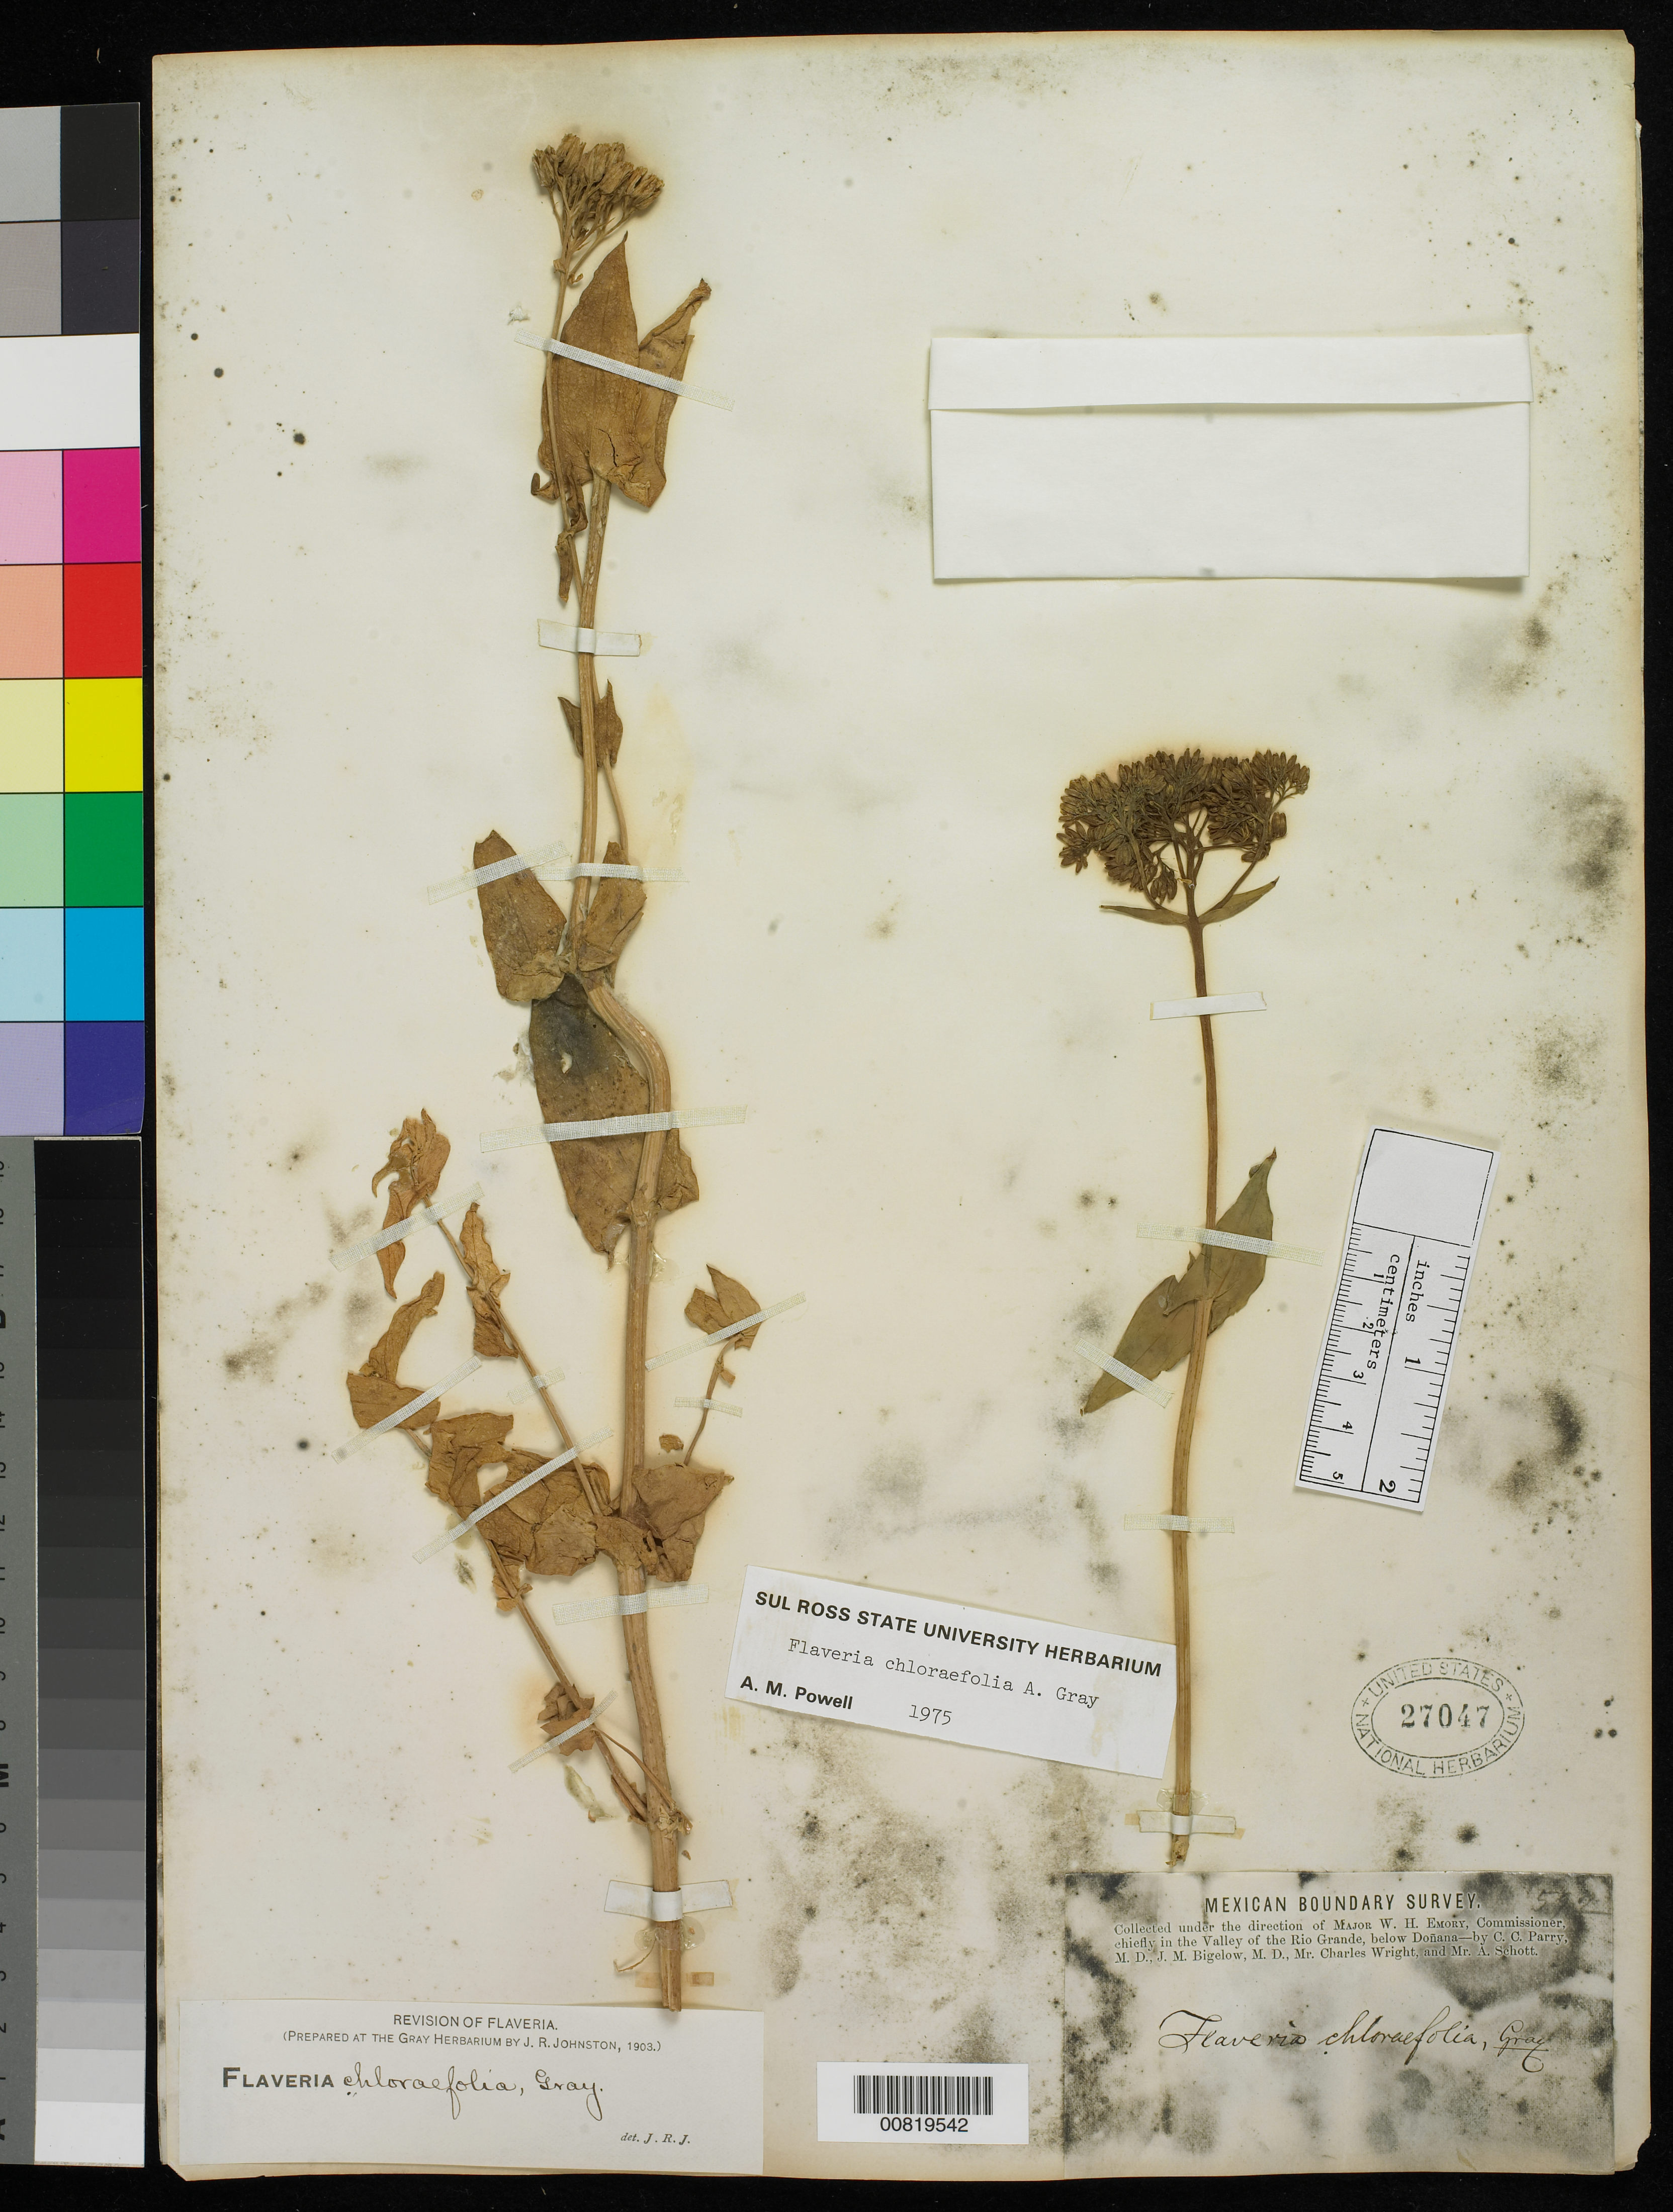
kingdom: Plantae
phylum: Tracheophyta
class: Magnoliopsida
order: Asterales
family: Asteraceae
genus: Flaveria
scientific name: Flaveria chloraefolia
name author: A. Gray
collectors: C. C. Parry, J. M. Bigelow, C. Wright & A. C. V. Schott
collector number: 592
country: United States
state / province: New Mexico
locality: Valley of the Rio Grande, below Doñana, New Mexico.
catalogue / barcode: US 27047